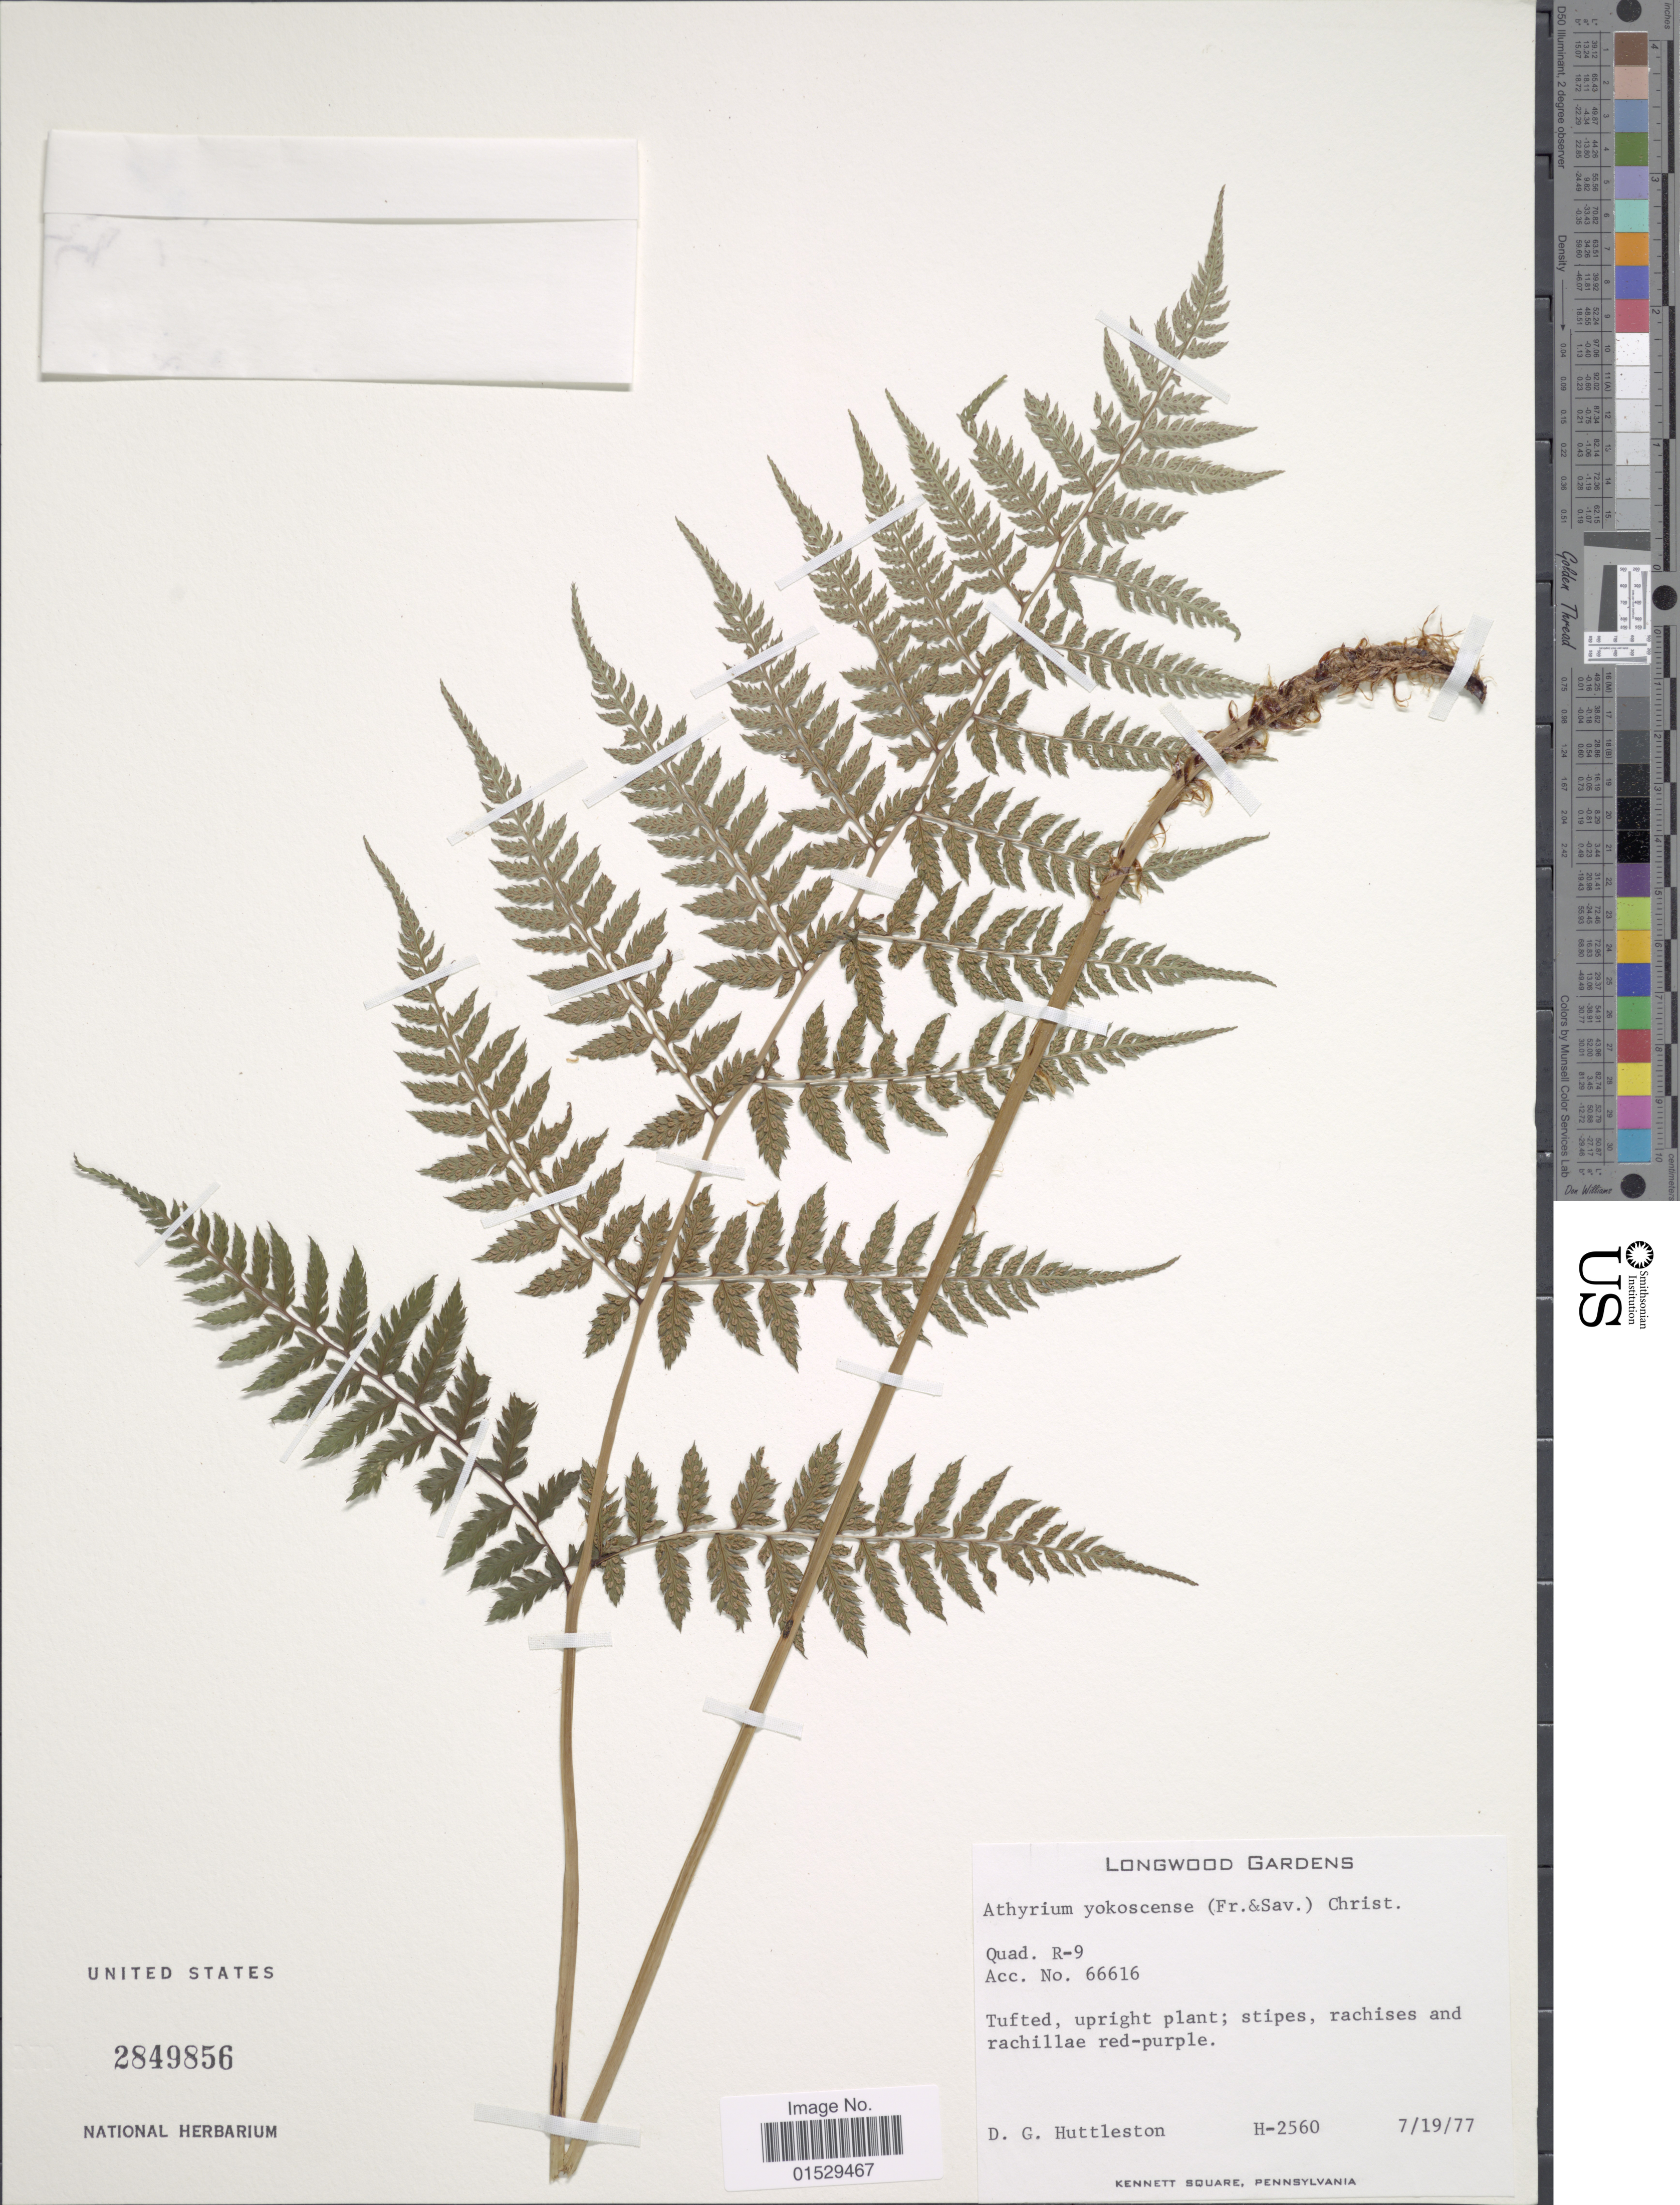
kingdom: Plantae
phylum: Tracheophyta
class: Polypodiopsida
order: Polypodiales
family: Athyriaceae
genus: Athyrium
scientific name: Athyrium yokoscense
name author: (Franch. & Sav.) Christ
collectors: D. G. Huttleston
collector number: H-2560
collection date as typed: Transcribed d/m/y: 19/7/77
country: United States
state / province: Pennsylvania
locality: Longwood Gardens, Quad. R-9, Acc. No. 66616, Kennett Square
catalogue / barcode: US 2849856